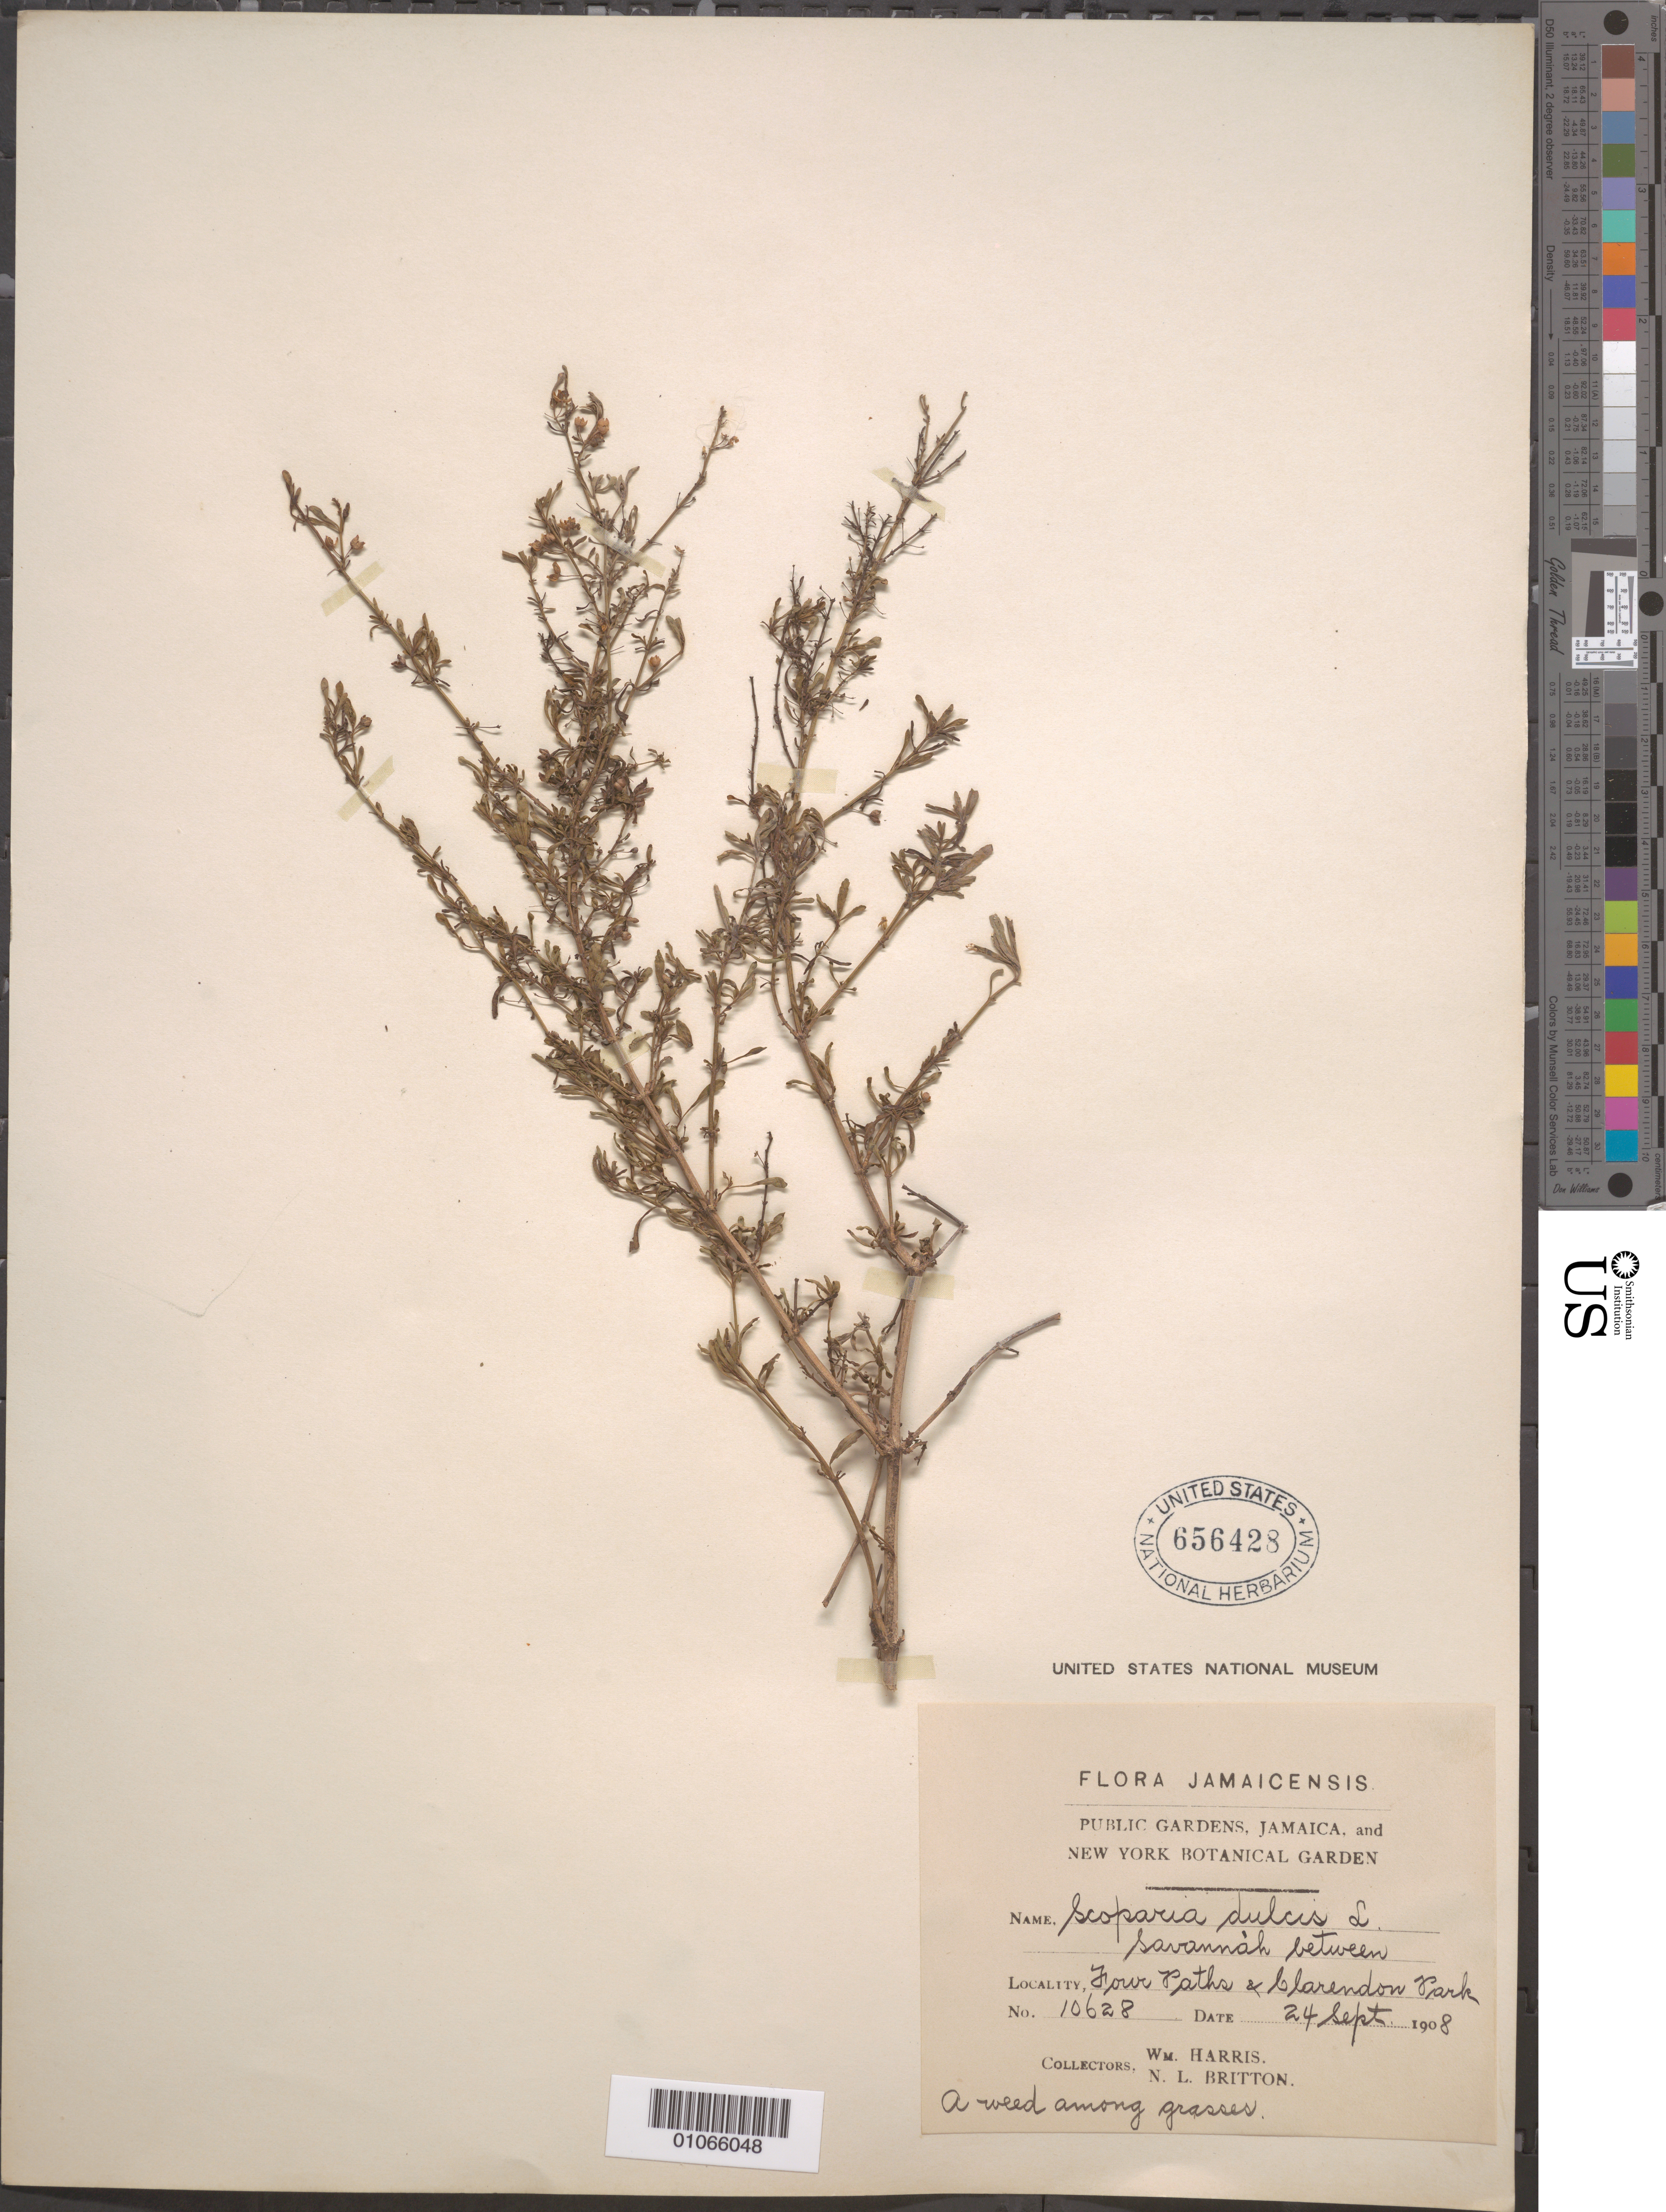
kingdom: Plantae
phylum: Tracheophyta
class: Magnoliopsida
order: Lamiales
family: Plantaginaceae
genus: Scoparia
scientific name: Scoparia dulcis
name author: L.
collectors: W. Harris & N. Britton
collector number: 10628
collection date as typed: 24 Sep 1908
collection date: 1908-09-24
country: Jamaica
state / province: Clarendon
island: Jamaica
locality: Savannah between Four Paths and Clarendon Park.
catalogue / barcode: US 656428